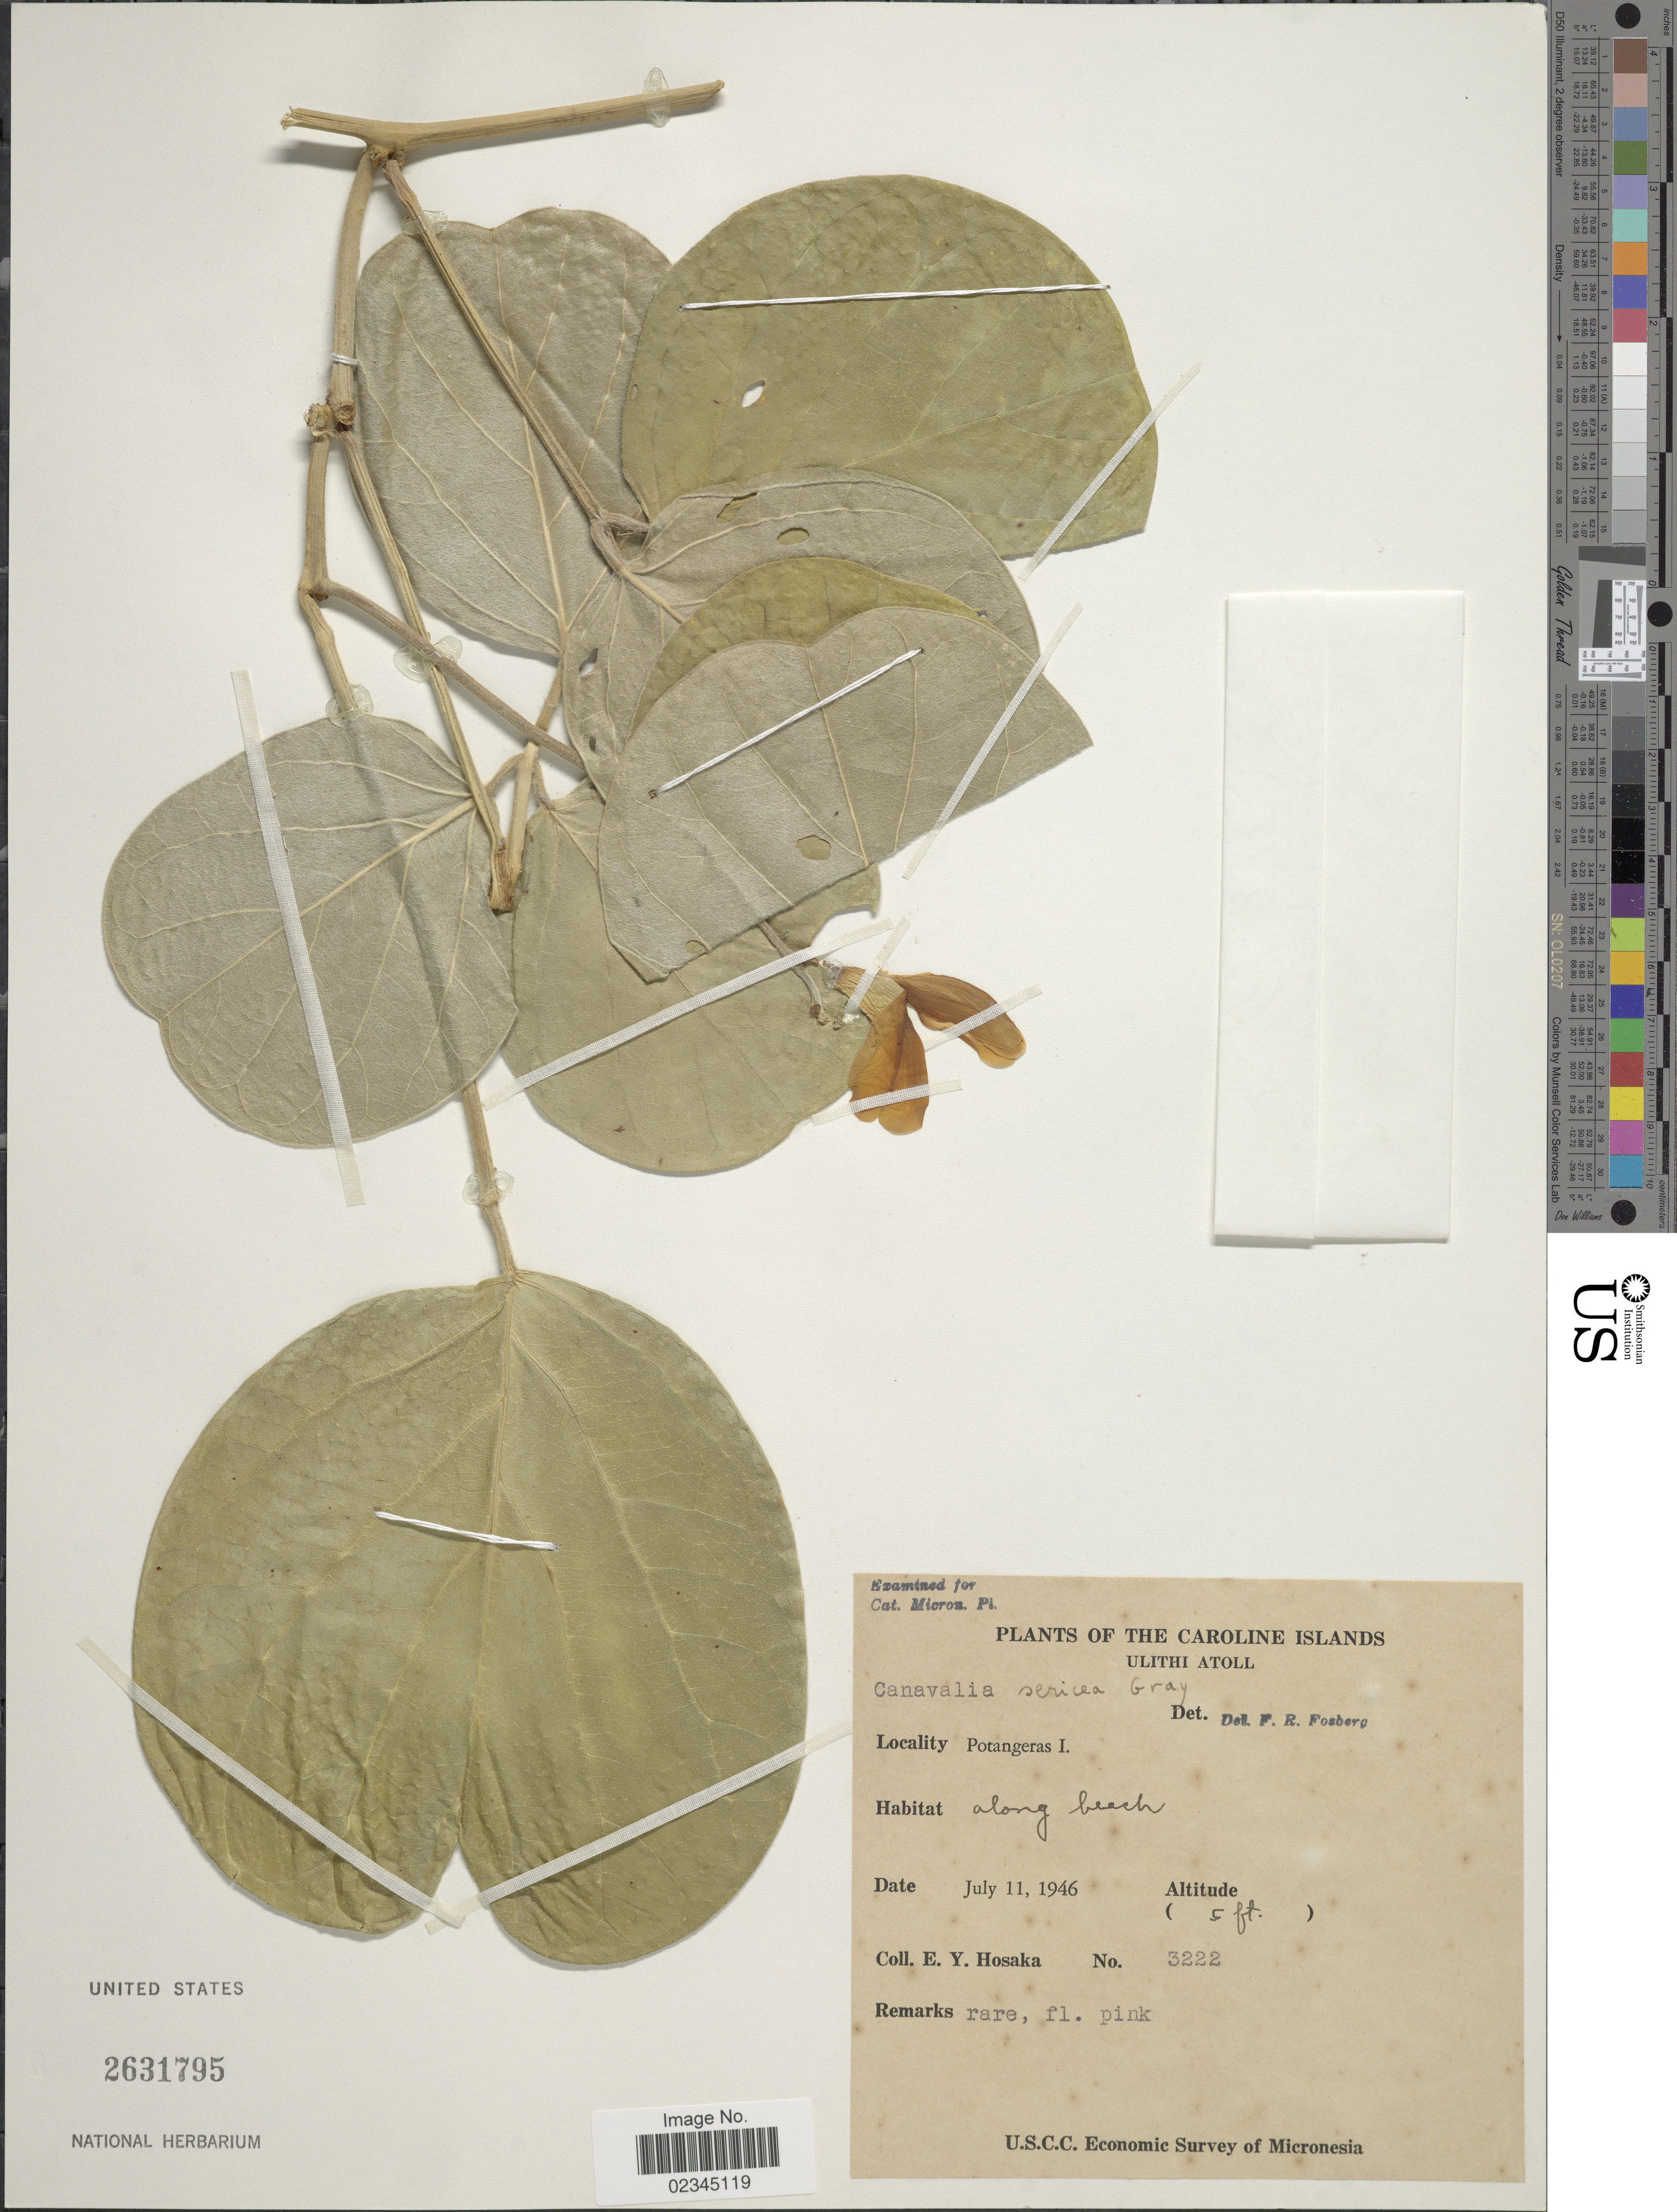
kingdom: Plantae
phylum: Tracheophyta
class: Magnoliopsida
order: Fabales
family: Fabaceae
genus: Canavalia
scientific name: Canavalia sericea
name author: A. Gray in Wilkes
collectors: E. Y. Hosaka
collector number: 3222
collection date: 1946-07-11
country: Micronesia, Federated States of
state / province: Yap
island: Ulithi Atoll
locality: Caroline Islands, Ulithi Atoll. Potangeras I.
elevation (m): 2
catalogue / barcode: US 2631795